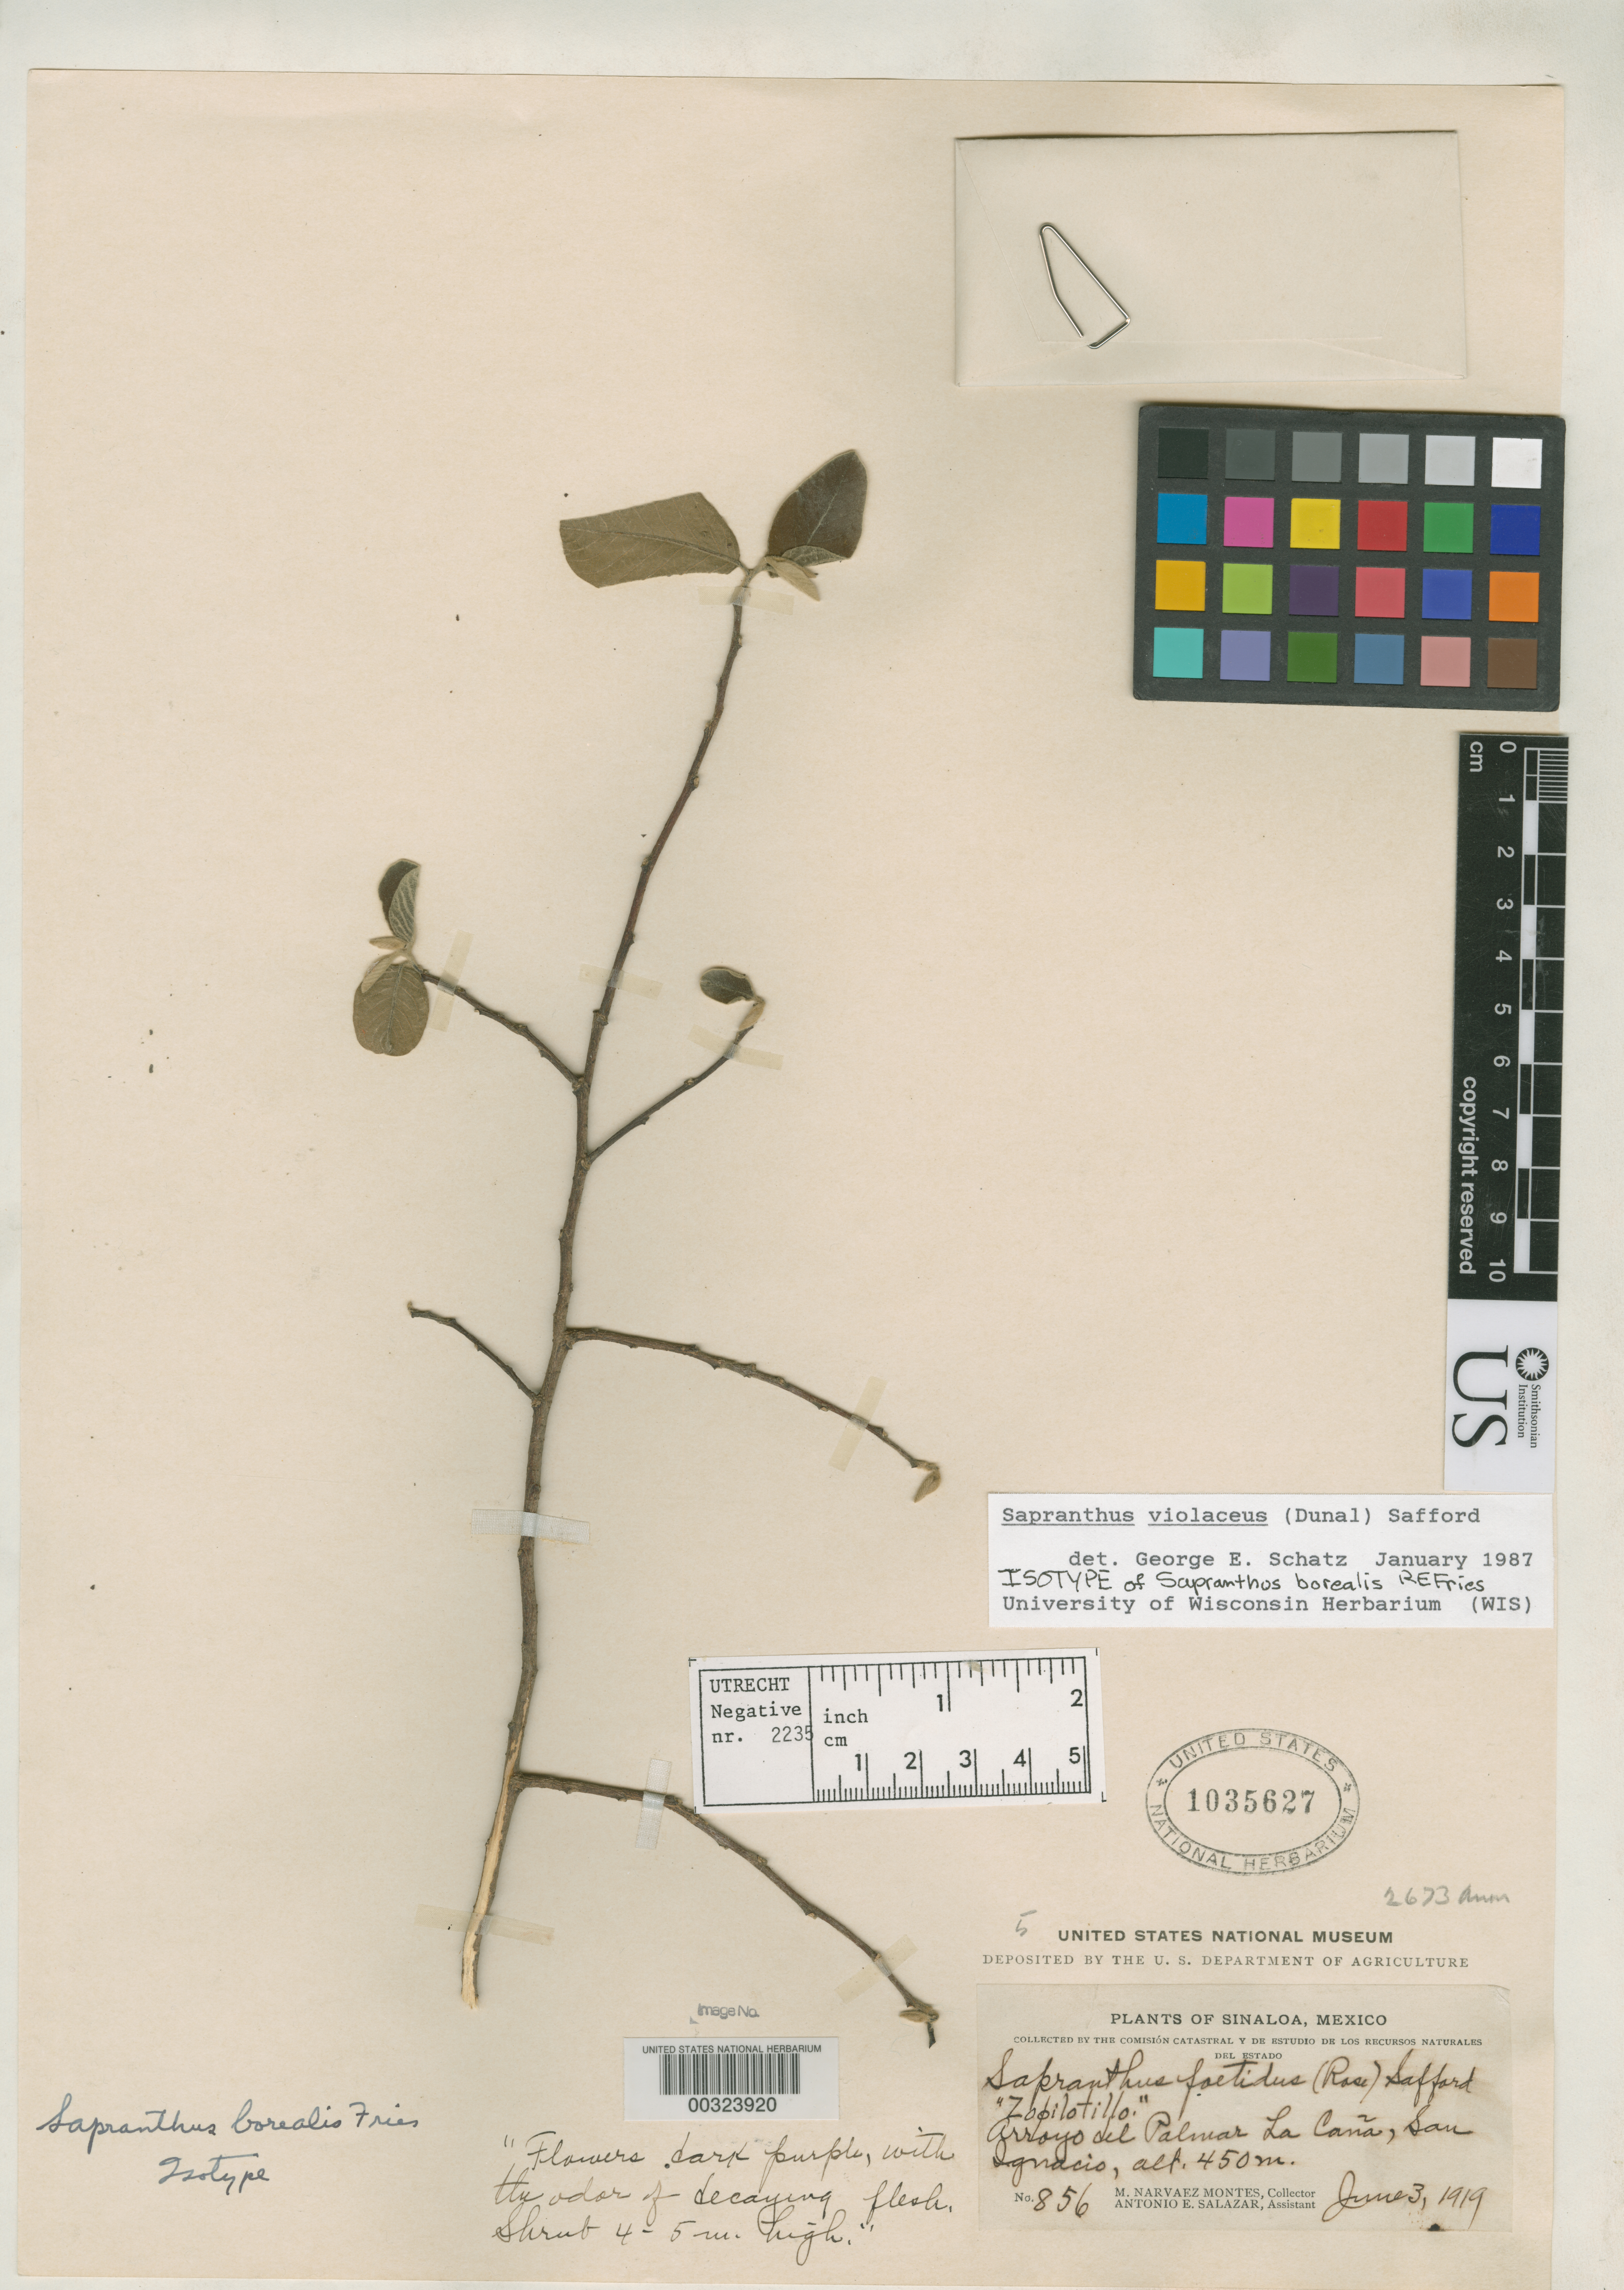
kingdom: Plantae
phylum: Tracheophyta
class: Magnoliopsida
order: Magnoliales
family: Annonaceae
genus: Sapranthus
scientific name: Sapranthus borealis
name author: R.E. Fr.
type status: Isotype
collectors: M. Montes & A. E. Salazar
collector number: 856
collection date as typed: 03 Jun 1919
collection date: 1919-06-03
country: Mexico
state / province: Sinaloa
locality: Arroyo del Palmar, San Ignacio, Lacana.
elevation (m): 450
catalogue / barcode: US 1035627